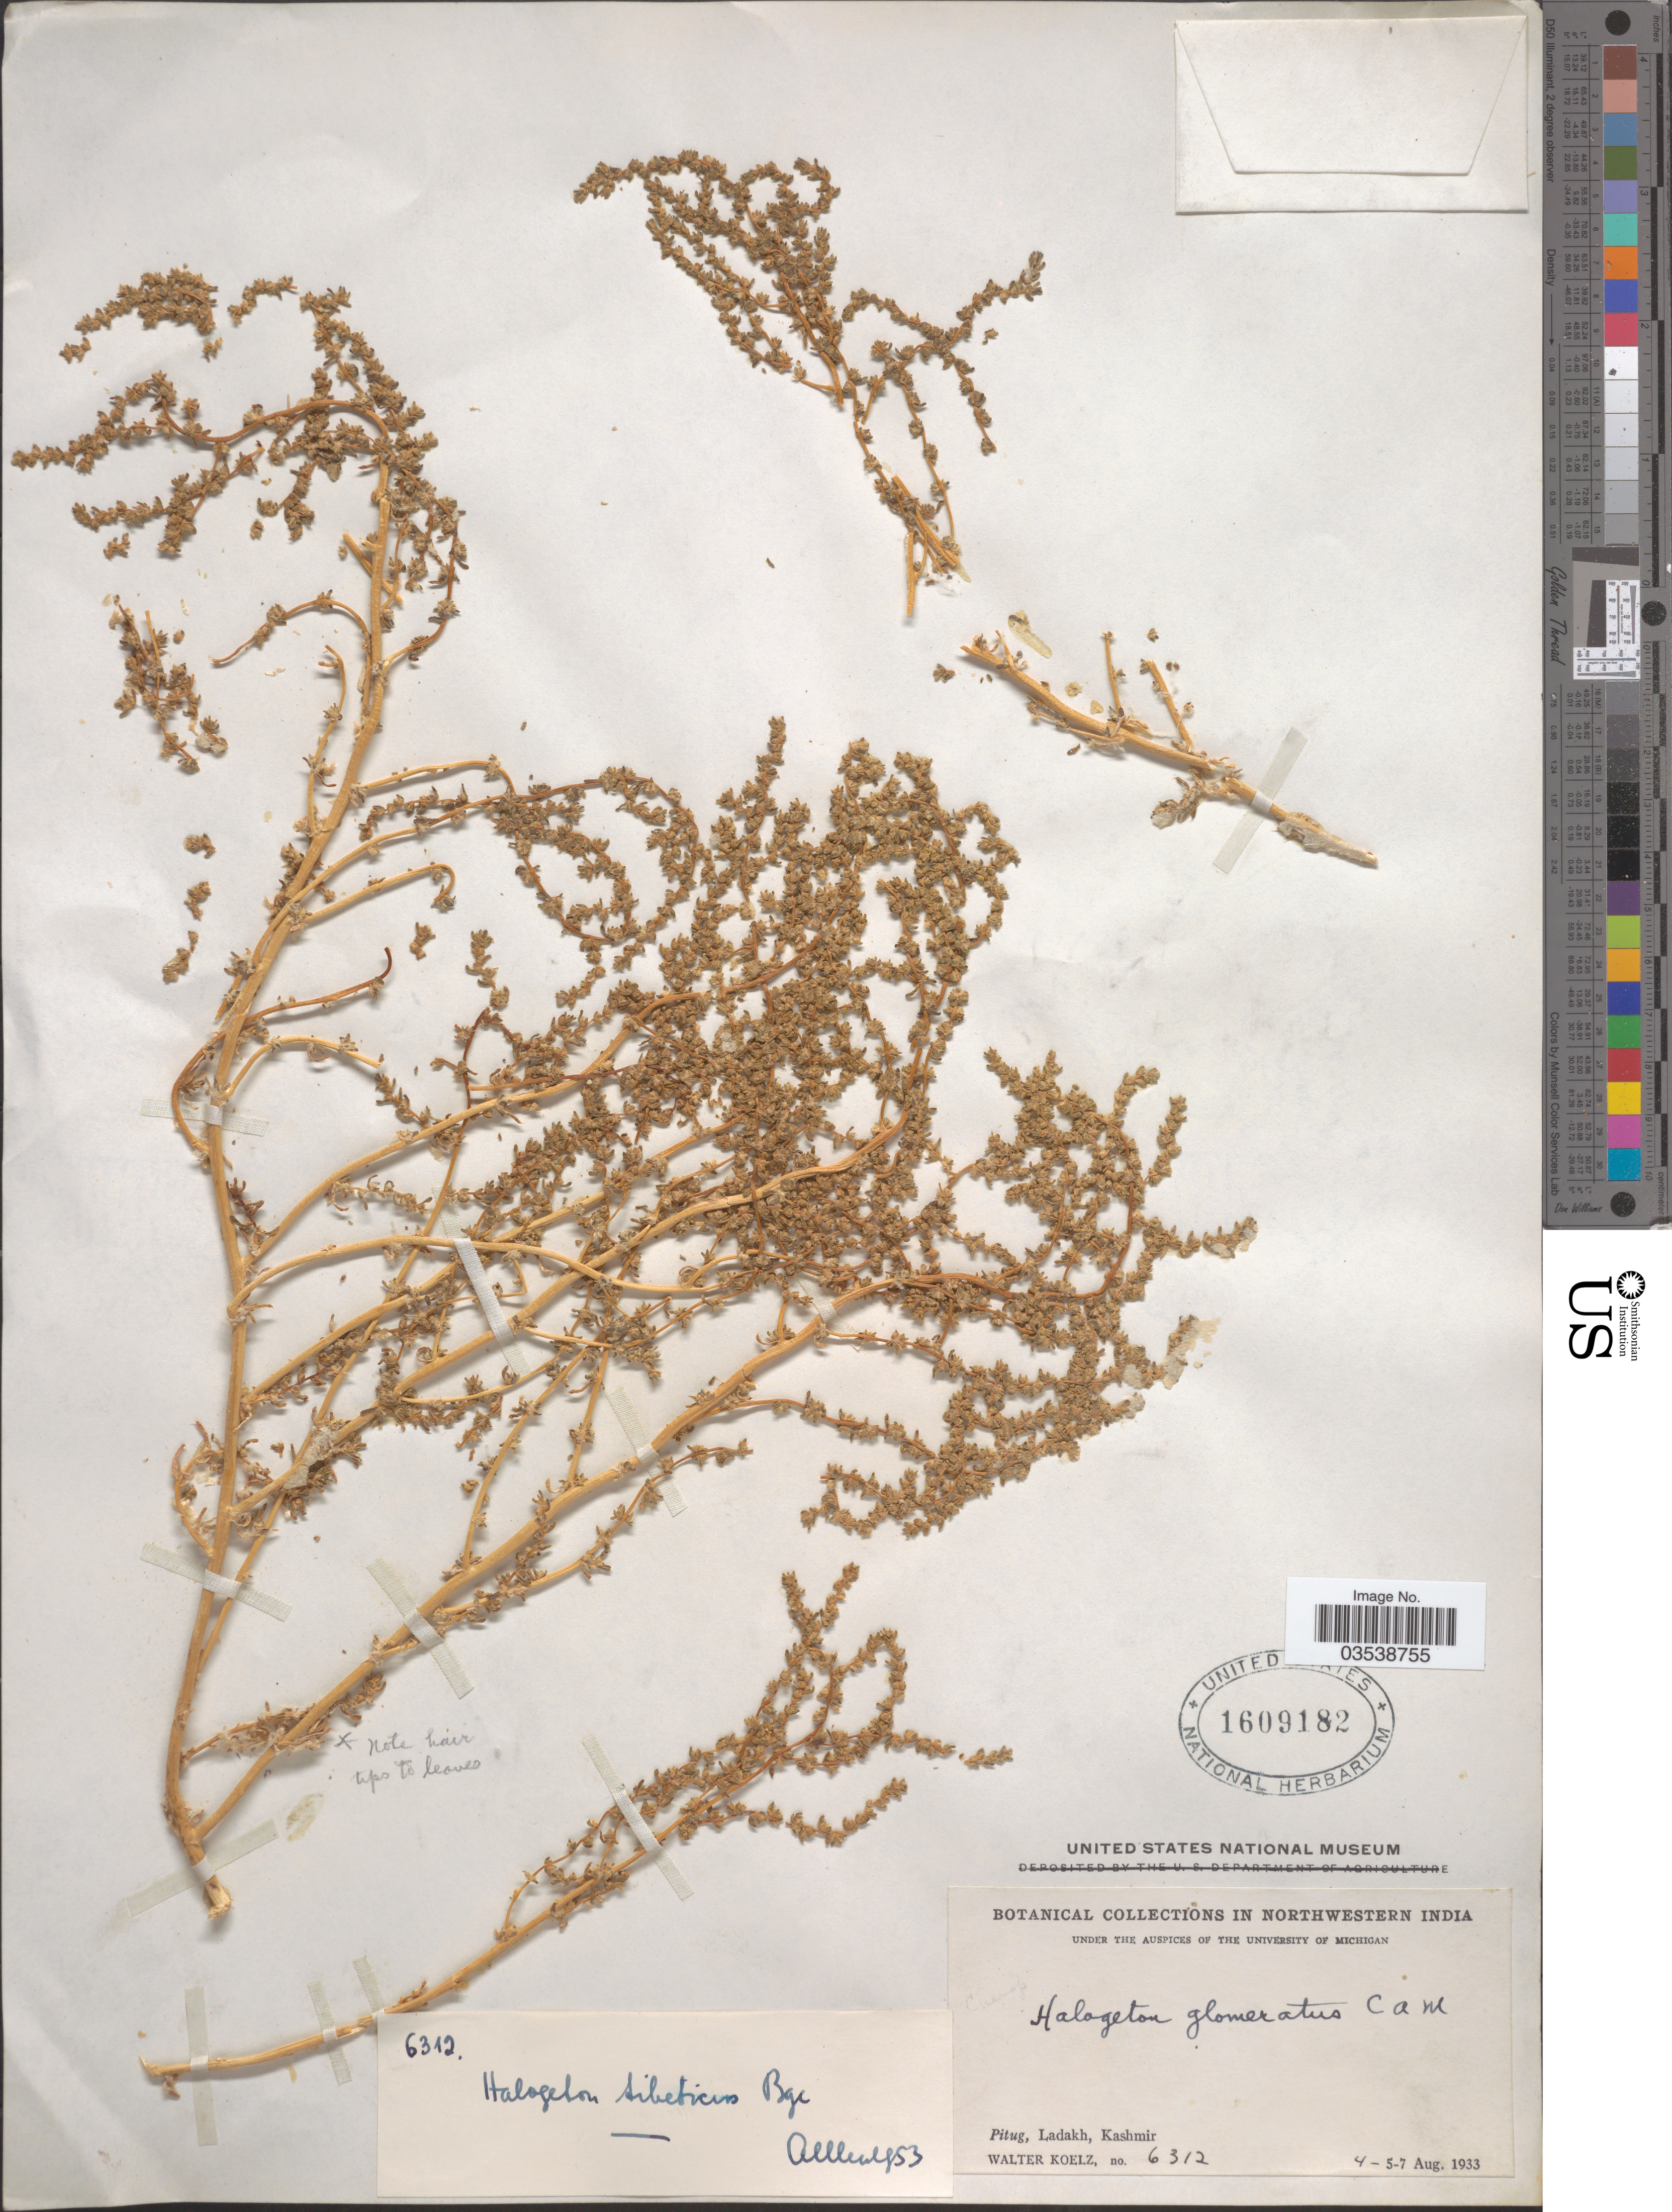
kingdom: Plantae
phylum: Tracheophyta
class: Magnoliopsida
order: Caryophyllales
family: Amaranthaceae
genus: Halogeton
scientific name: Halogeton tibeticus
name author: Bunge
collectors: W. N. Koelz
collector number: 6312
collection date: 1933-08-04/1933-08-07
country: India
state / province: Jammu and Kashmir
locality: Northwestern India. Pitug, Ladakh, Kashmir.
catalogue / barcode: US 1609182